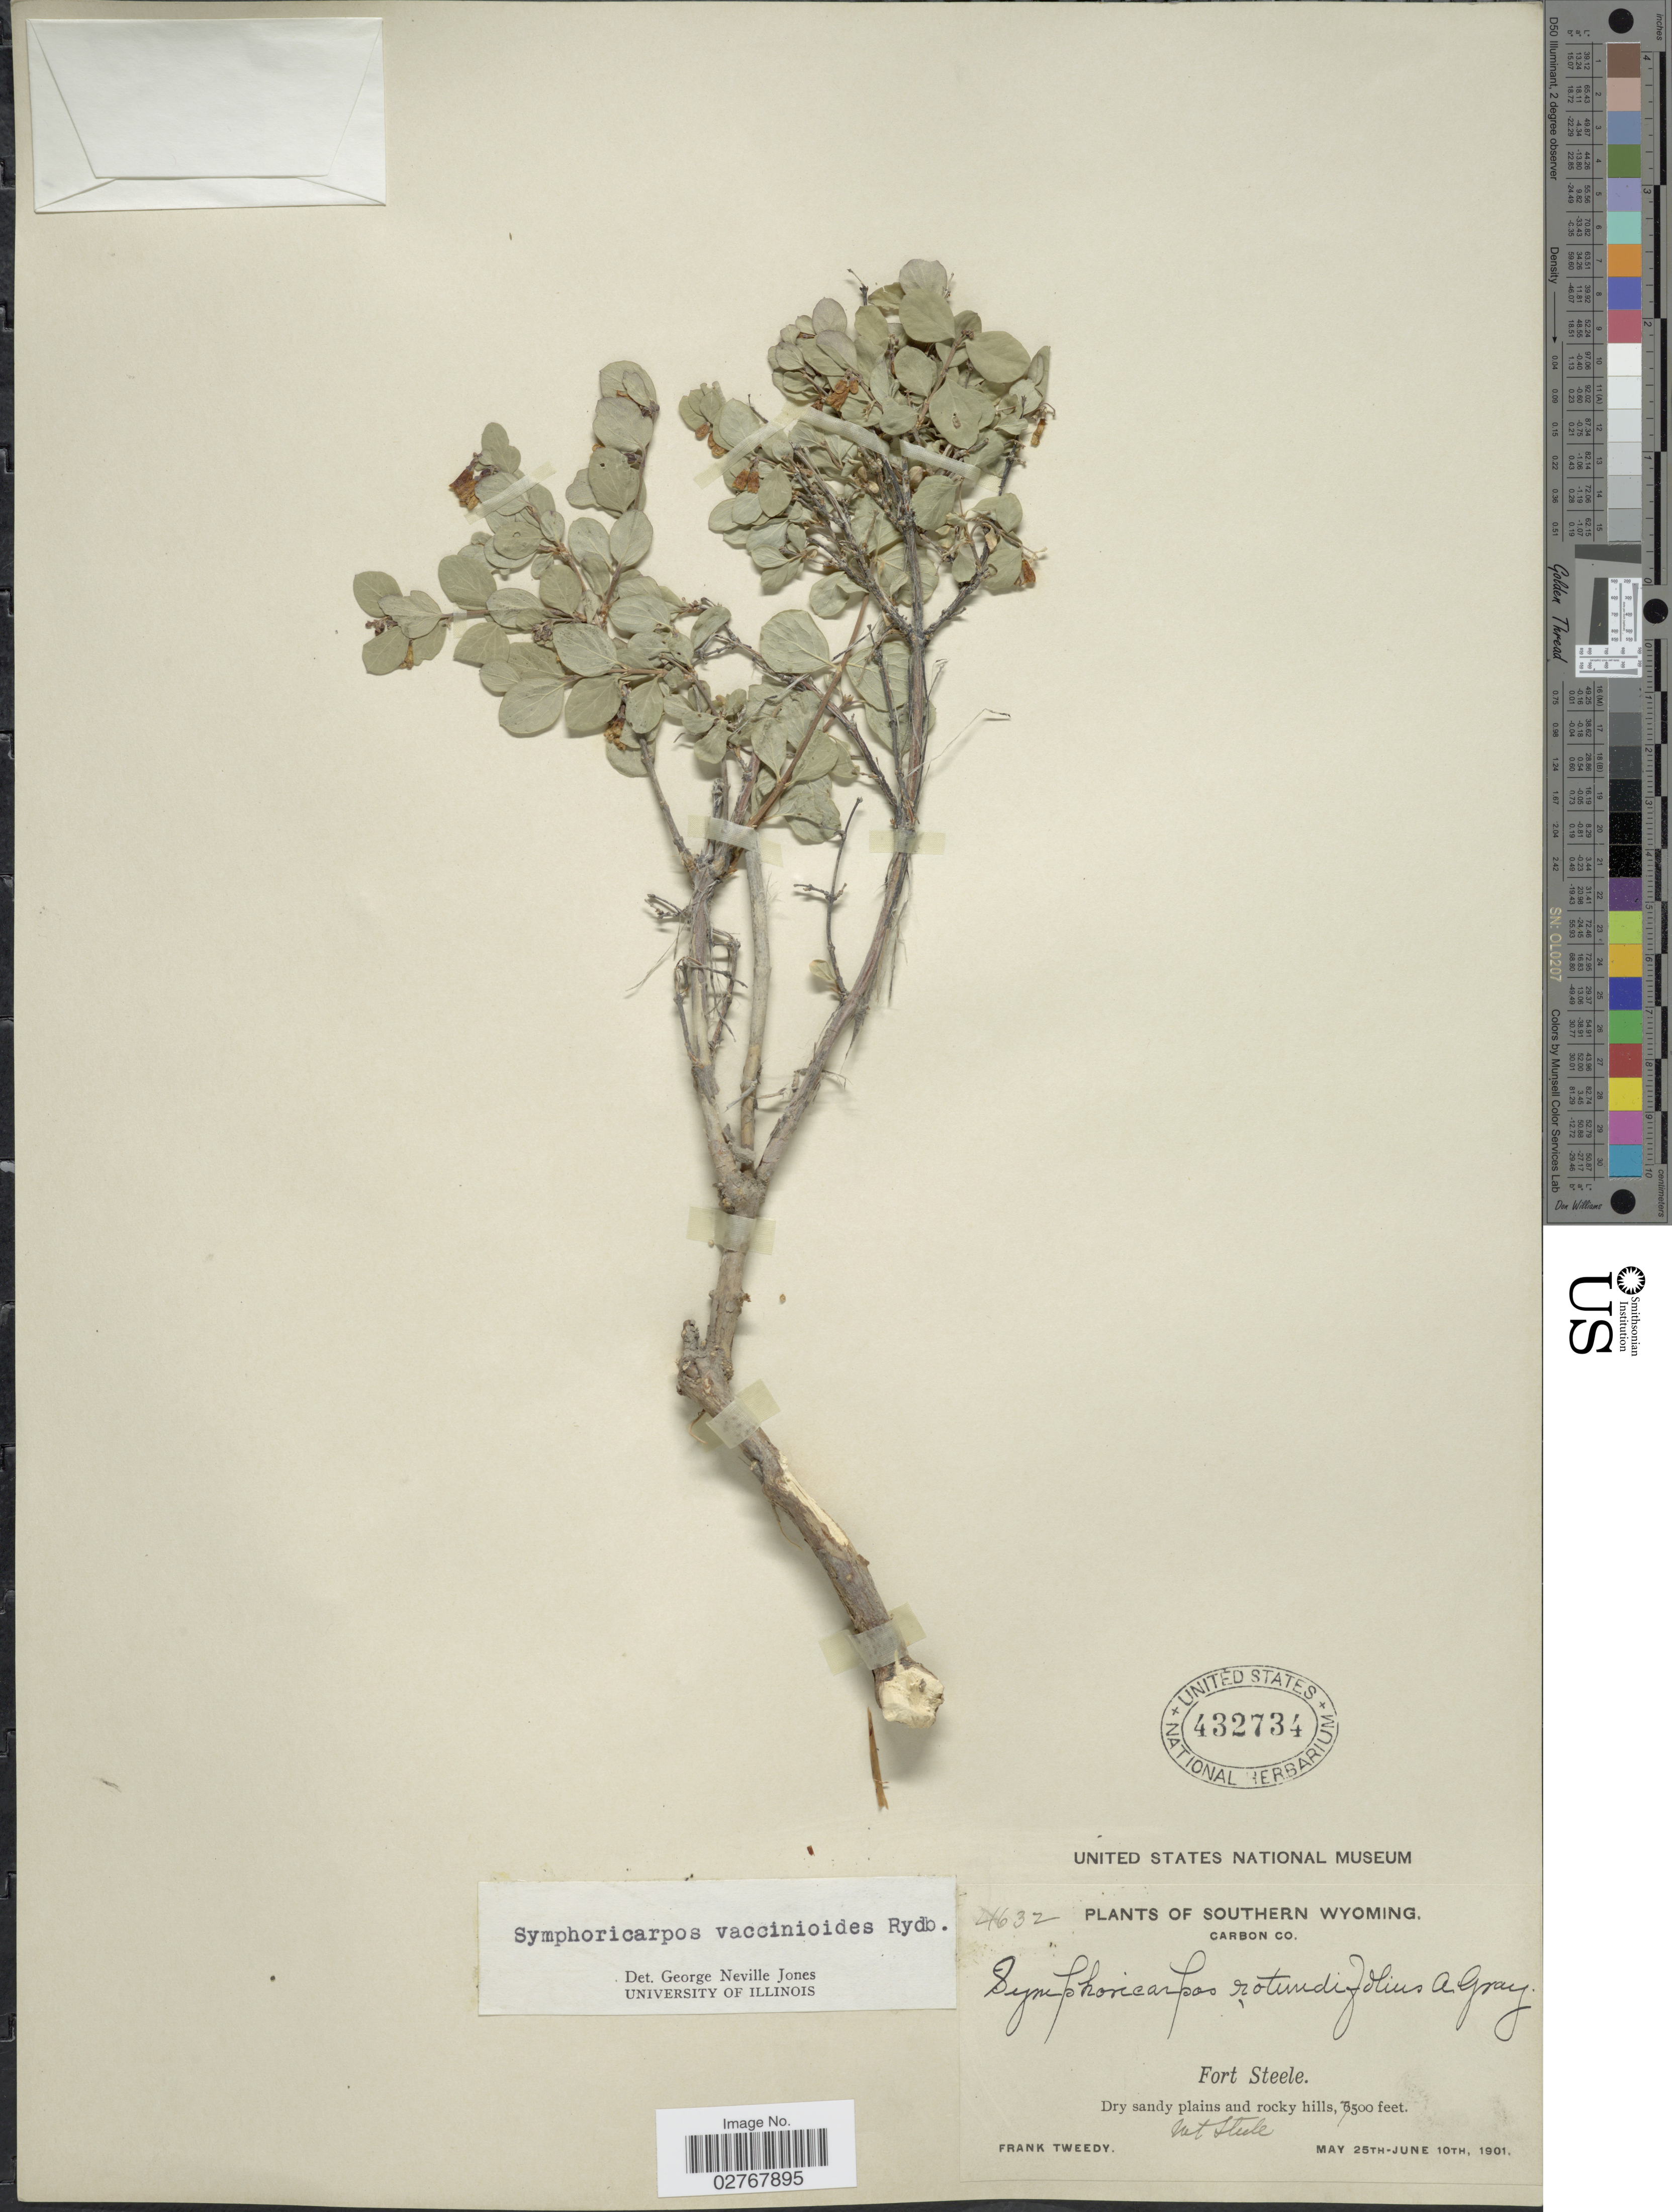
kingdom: Plantae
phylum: Tracheophyta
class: Magnoliopsida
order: Dipsacales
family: Caprifoliaceae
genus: Symphoricarpos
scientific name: Symphoricarpos vaccinioides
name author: Rydb.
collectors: F. Tweedy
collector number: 4632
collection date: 1901-05-25/1901-06-10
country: United States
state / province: Wyoming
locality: Southern Wyoming, Carbon Co., Fort Steele, Mt. Steele.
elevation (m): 2286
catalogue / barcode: US 432734